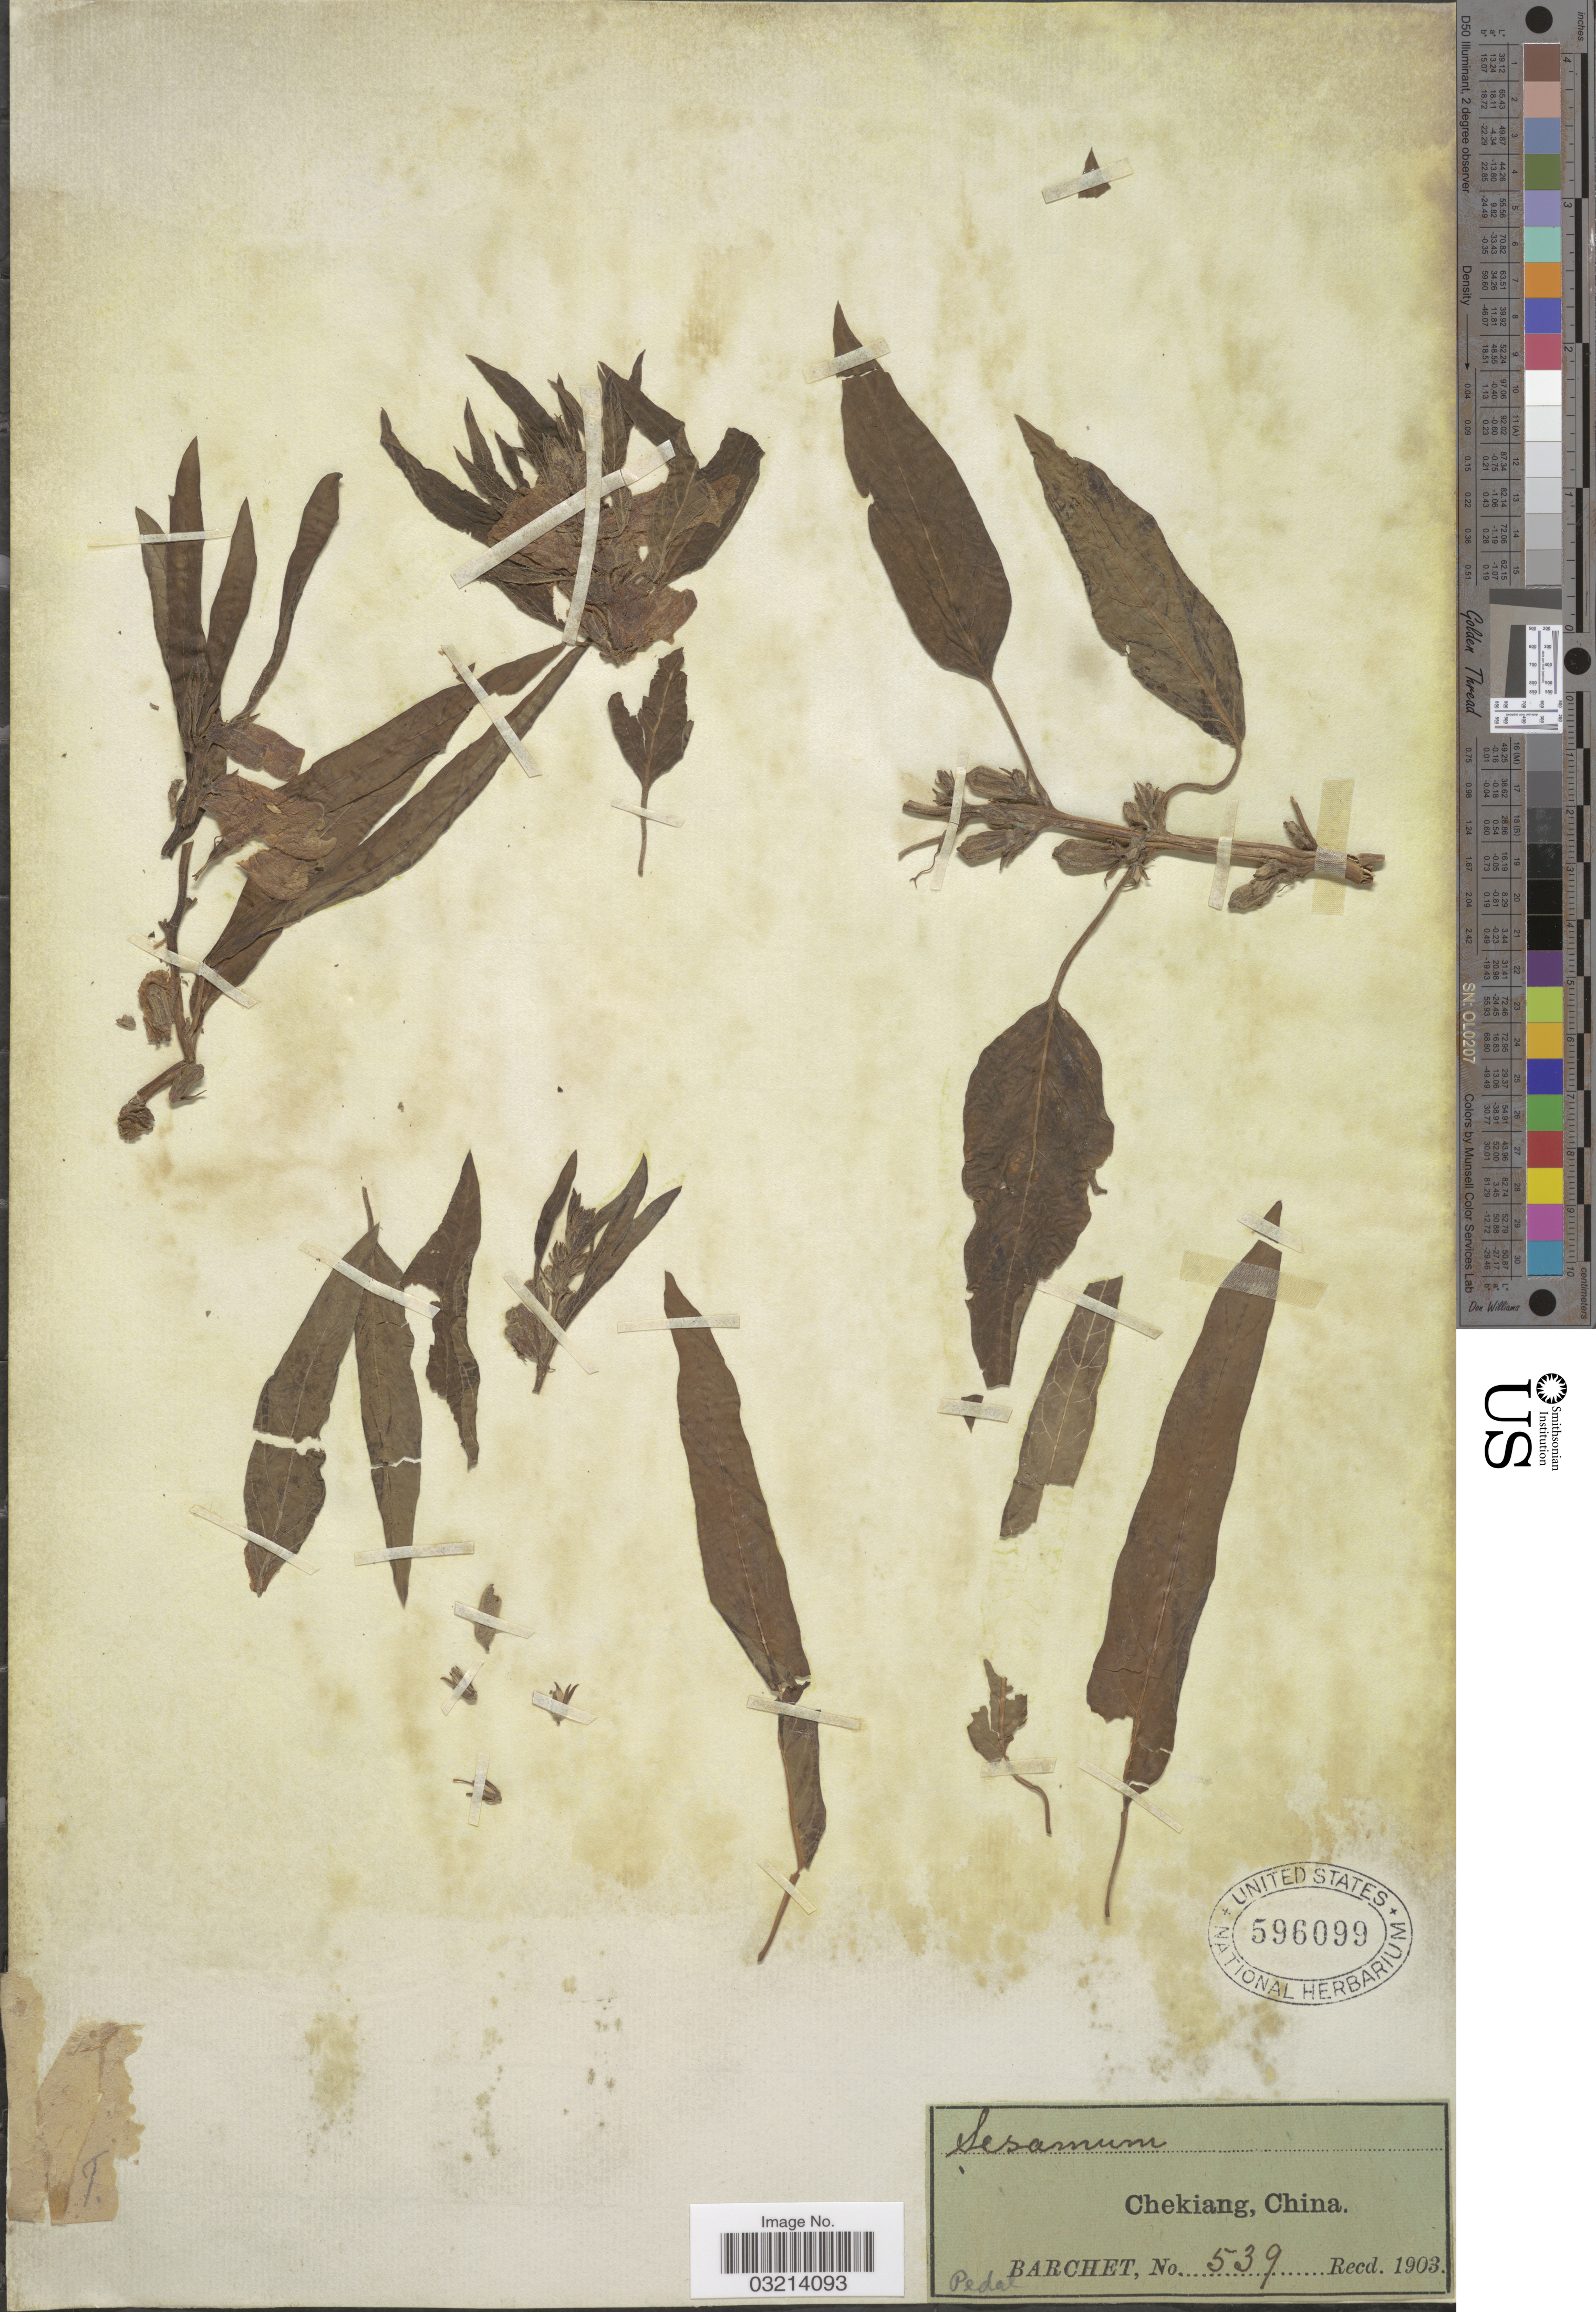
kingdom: Plantae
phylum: Tracheophyta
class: Magnoliopsida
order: Lamiales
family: Pedaliaceae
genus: Sesamum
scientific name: Sesamum sp.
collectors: Barchet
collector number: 539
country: China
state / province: Zhejiang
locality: Chekiang. Pedal [unsure placement].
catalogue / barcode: US 596099